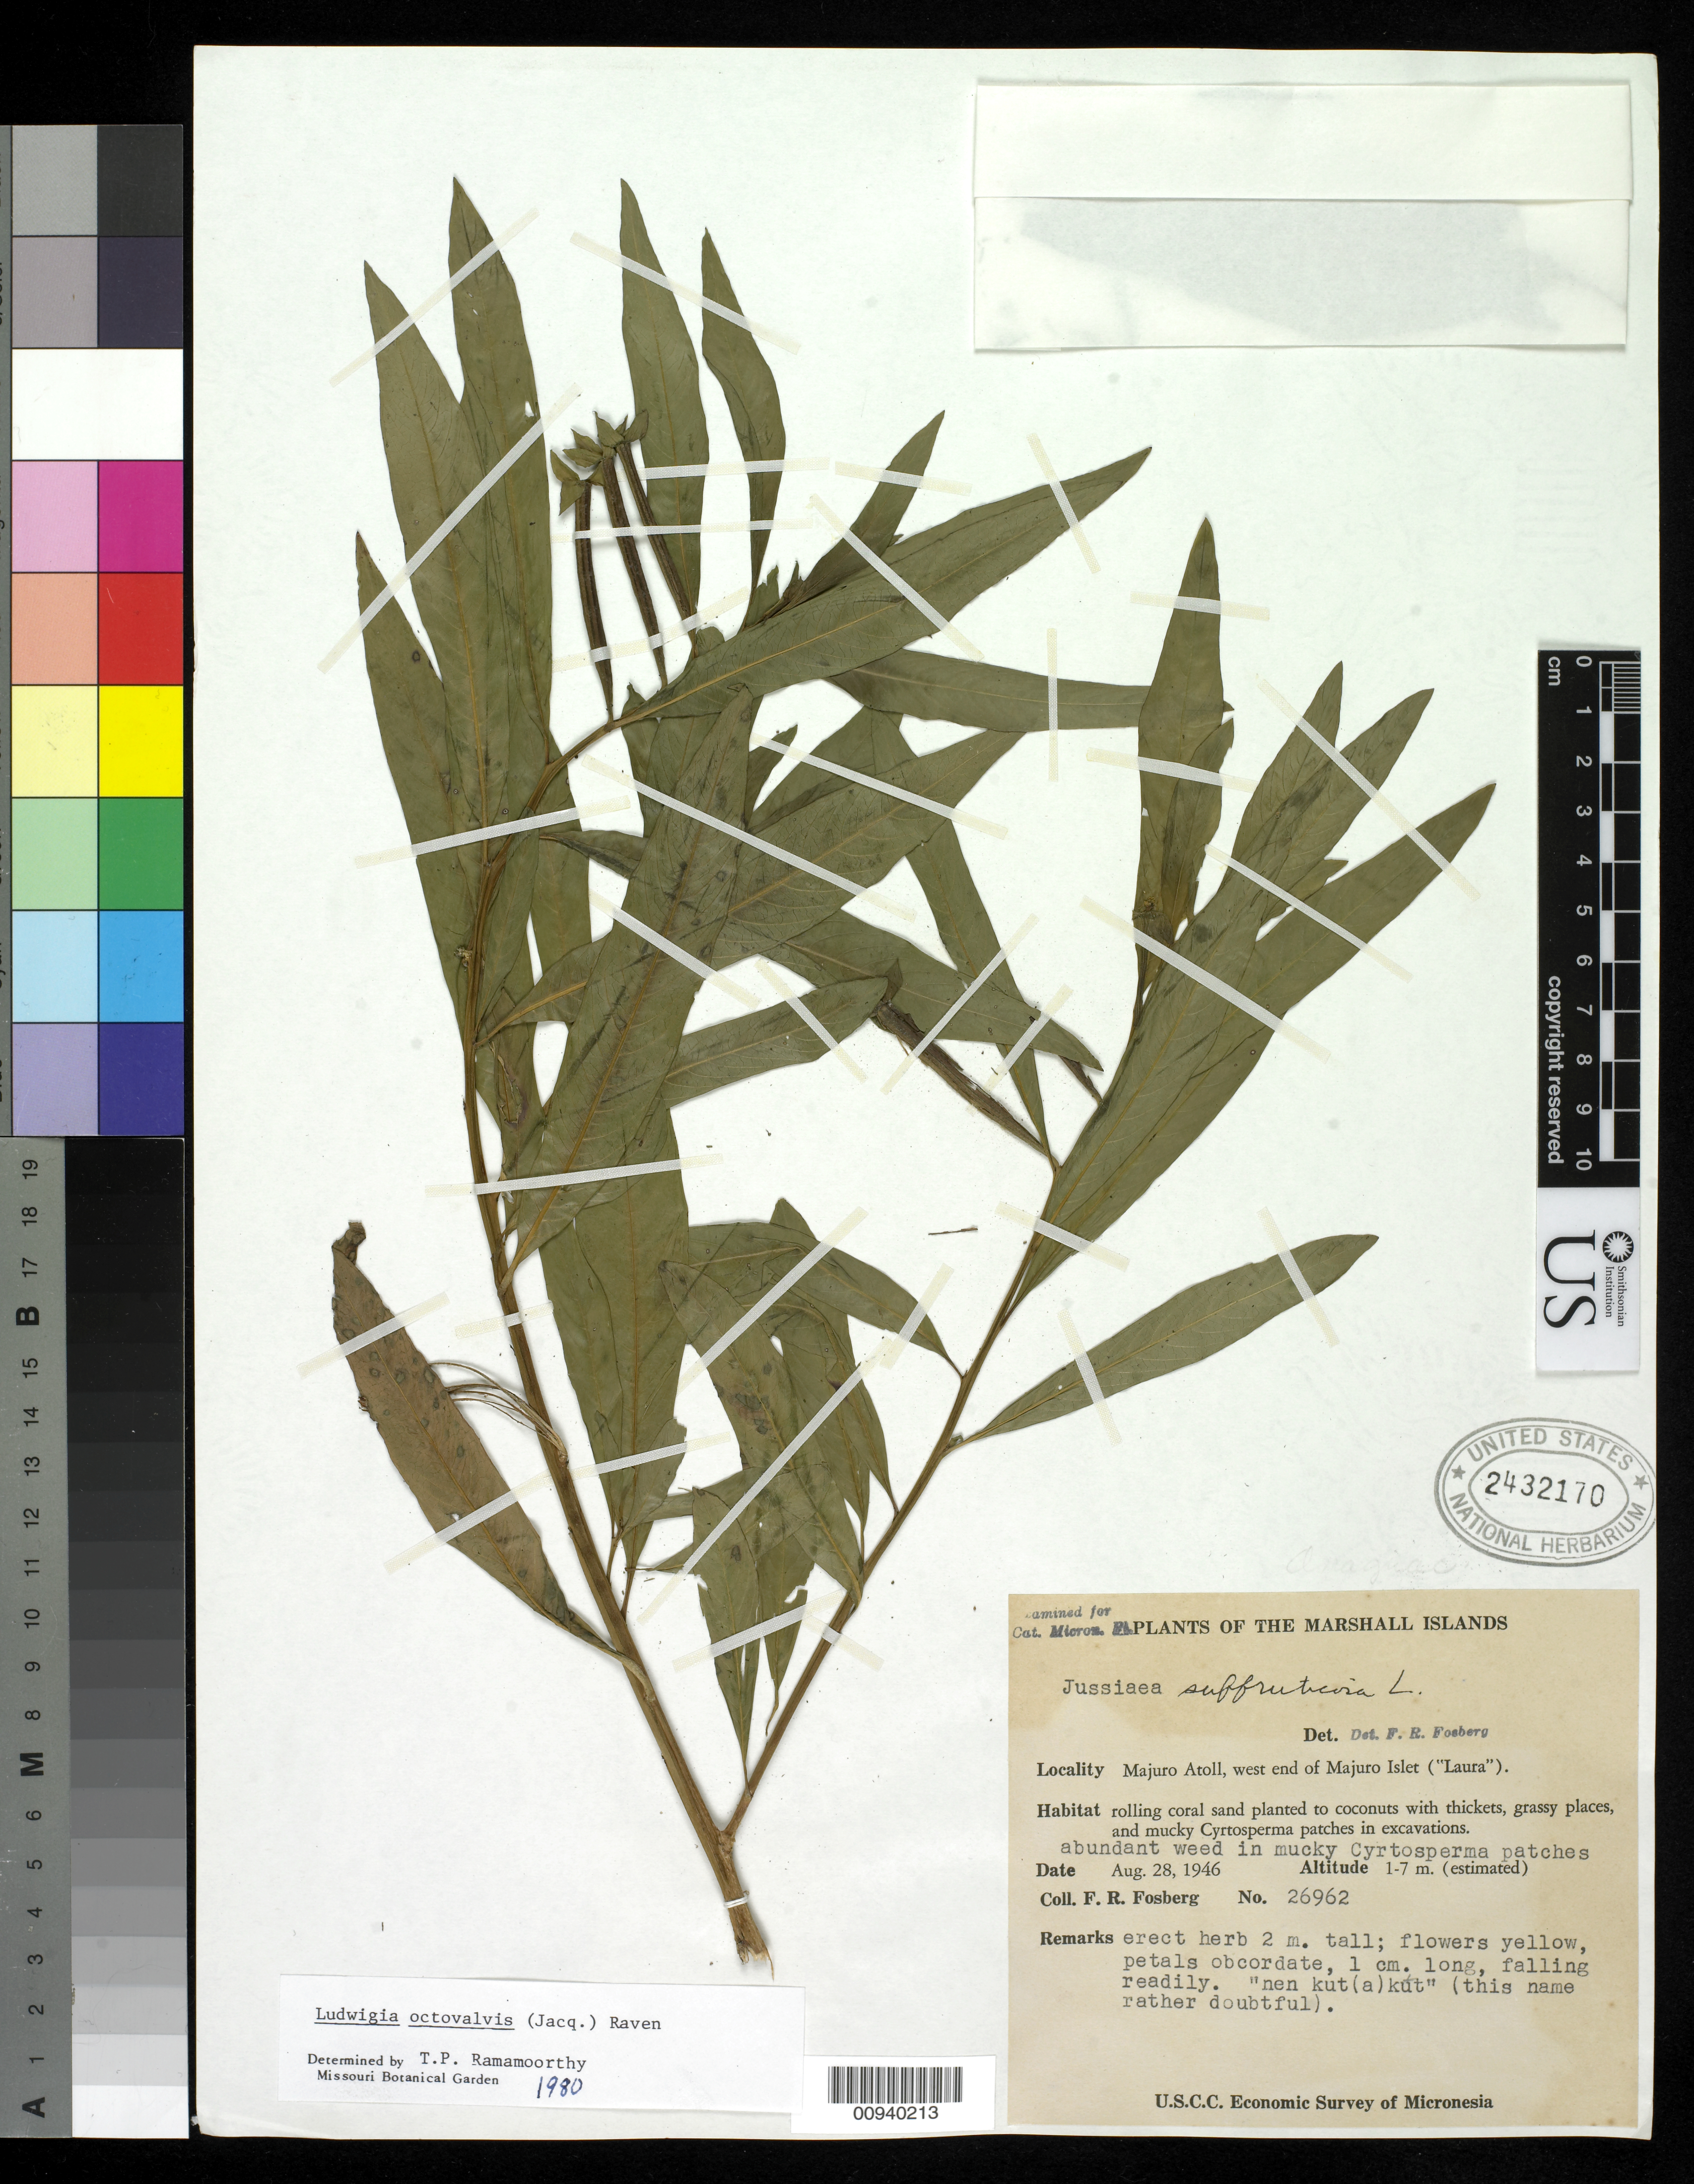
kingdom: Plantae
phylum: Tracheophyta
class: Magnoliopsida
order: Myrtales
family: Onagraceae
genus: Ludwigia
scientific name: Ludwigia octovalvis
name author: (Jacq.) P.H. Raven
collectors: F. R. Fosberg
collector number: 26962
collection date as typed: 28 Aug 1946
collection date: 1946-08-28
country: Marshall Islands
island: Majuro Atoll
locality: W end of Majuro (Laura) Islet.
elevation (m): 1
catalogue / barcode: US 2432170